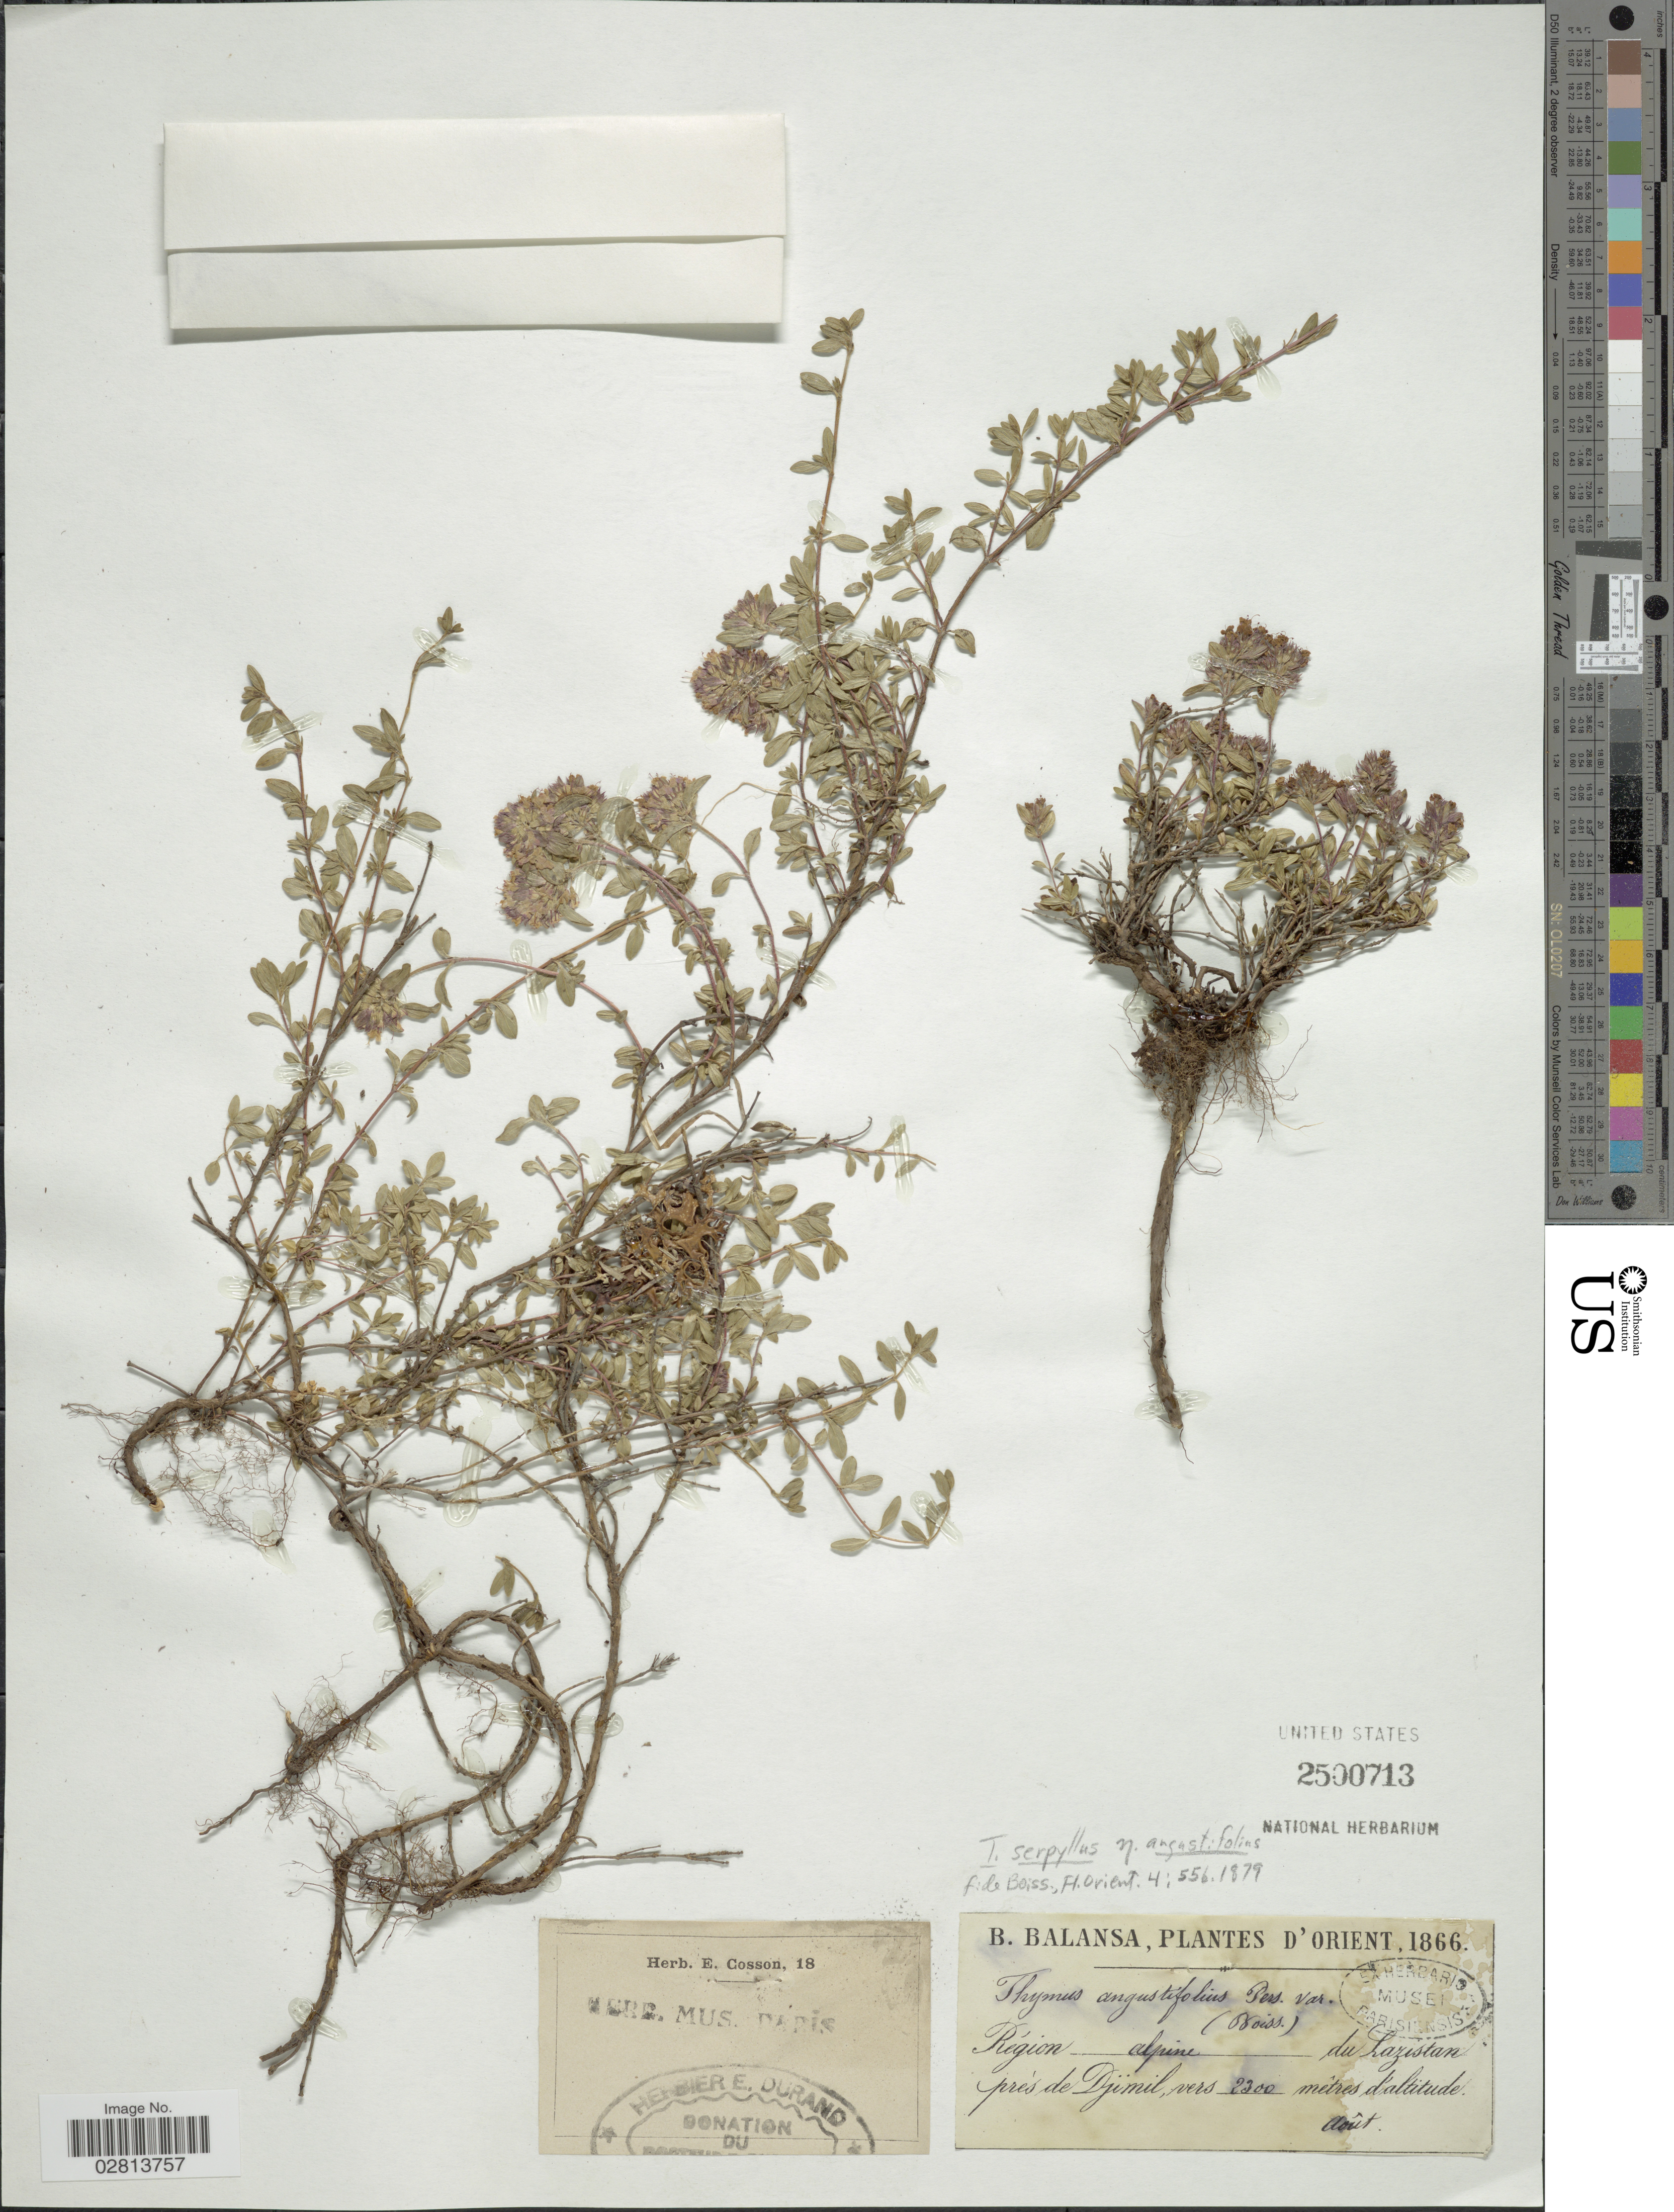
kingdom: Plantae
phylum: Tracheophyta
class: Magnoliopsida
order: Lamiales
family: Lamiaceae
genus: Thymus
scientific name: Thymus sipyleus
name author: Boiss.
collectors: B. Balansa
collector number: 1866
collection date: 1866-08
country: Turkey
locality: D'Orient, Région alpine du Lazistan prés de Djimil.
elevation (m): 2300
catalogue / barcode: US 2500713